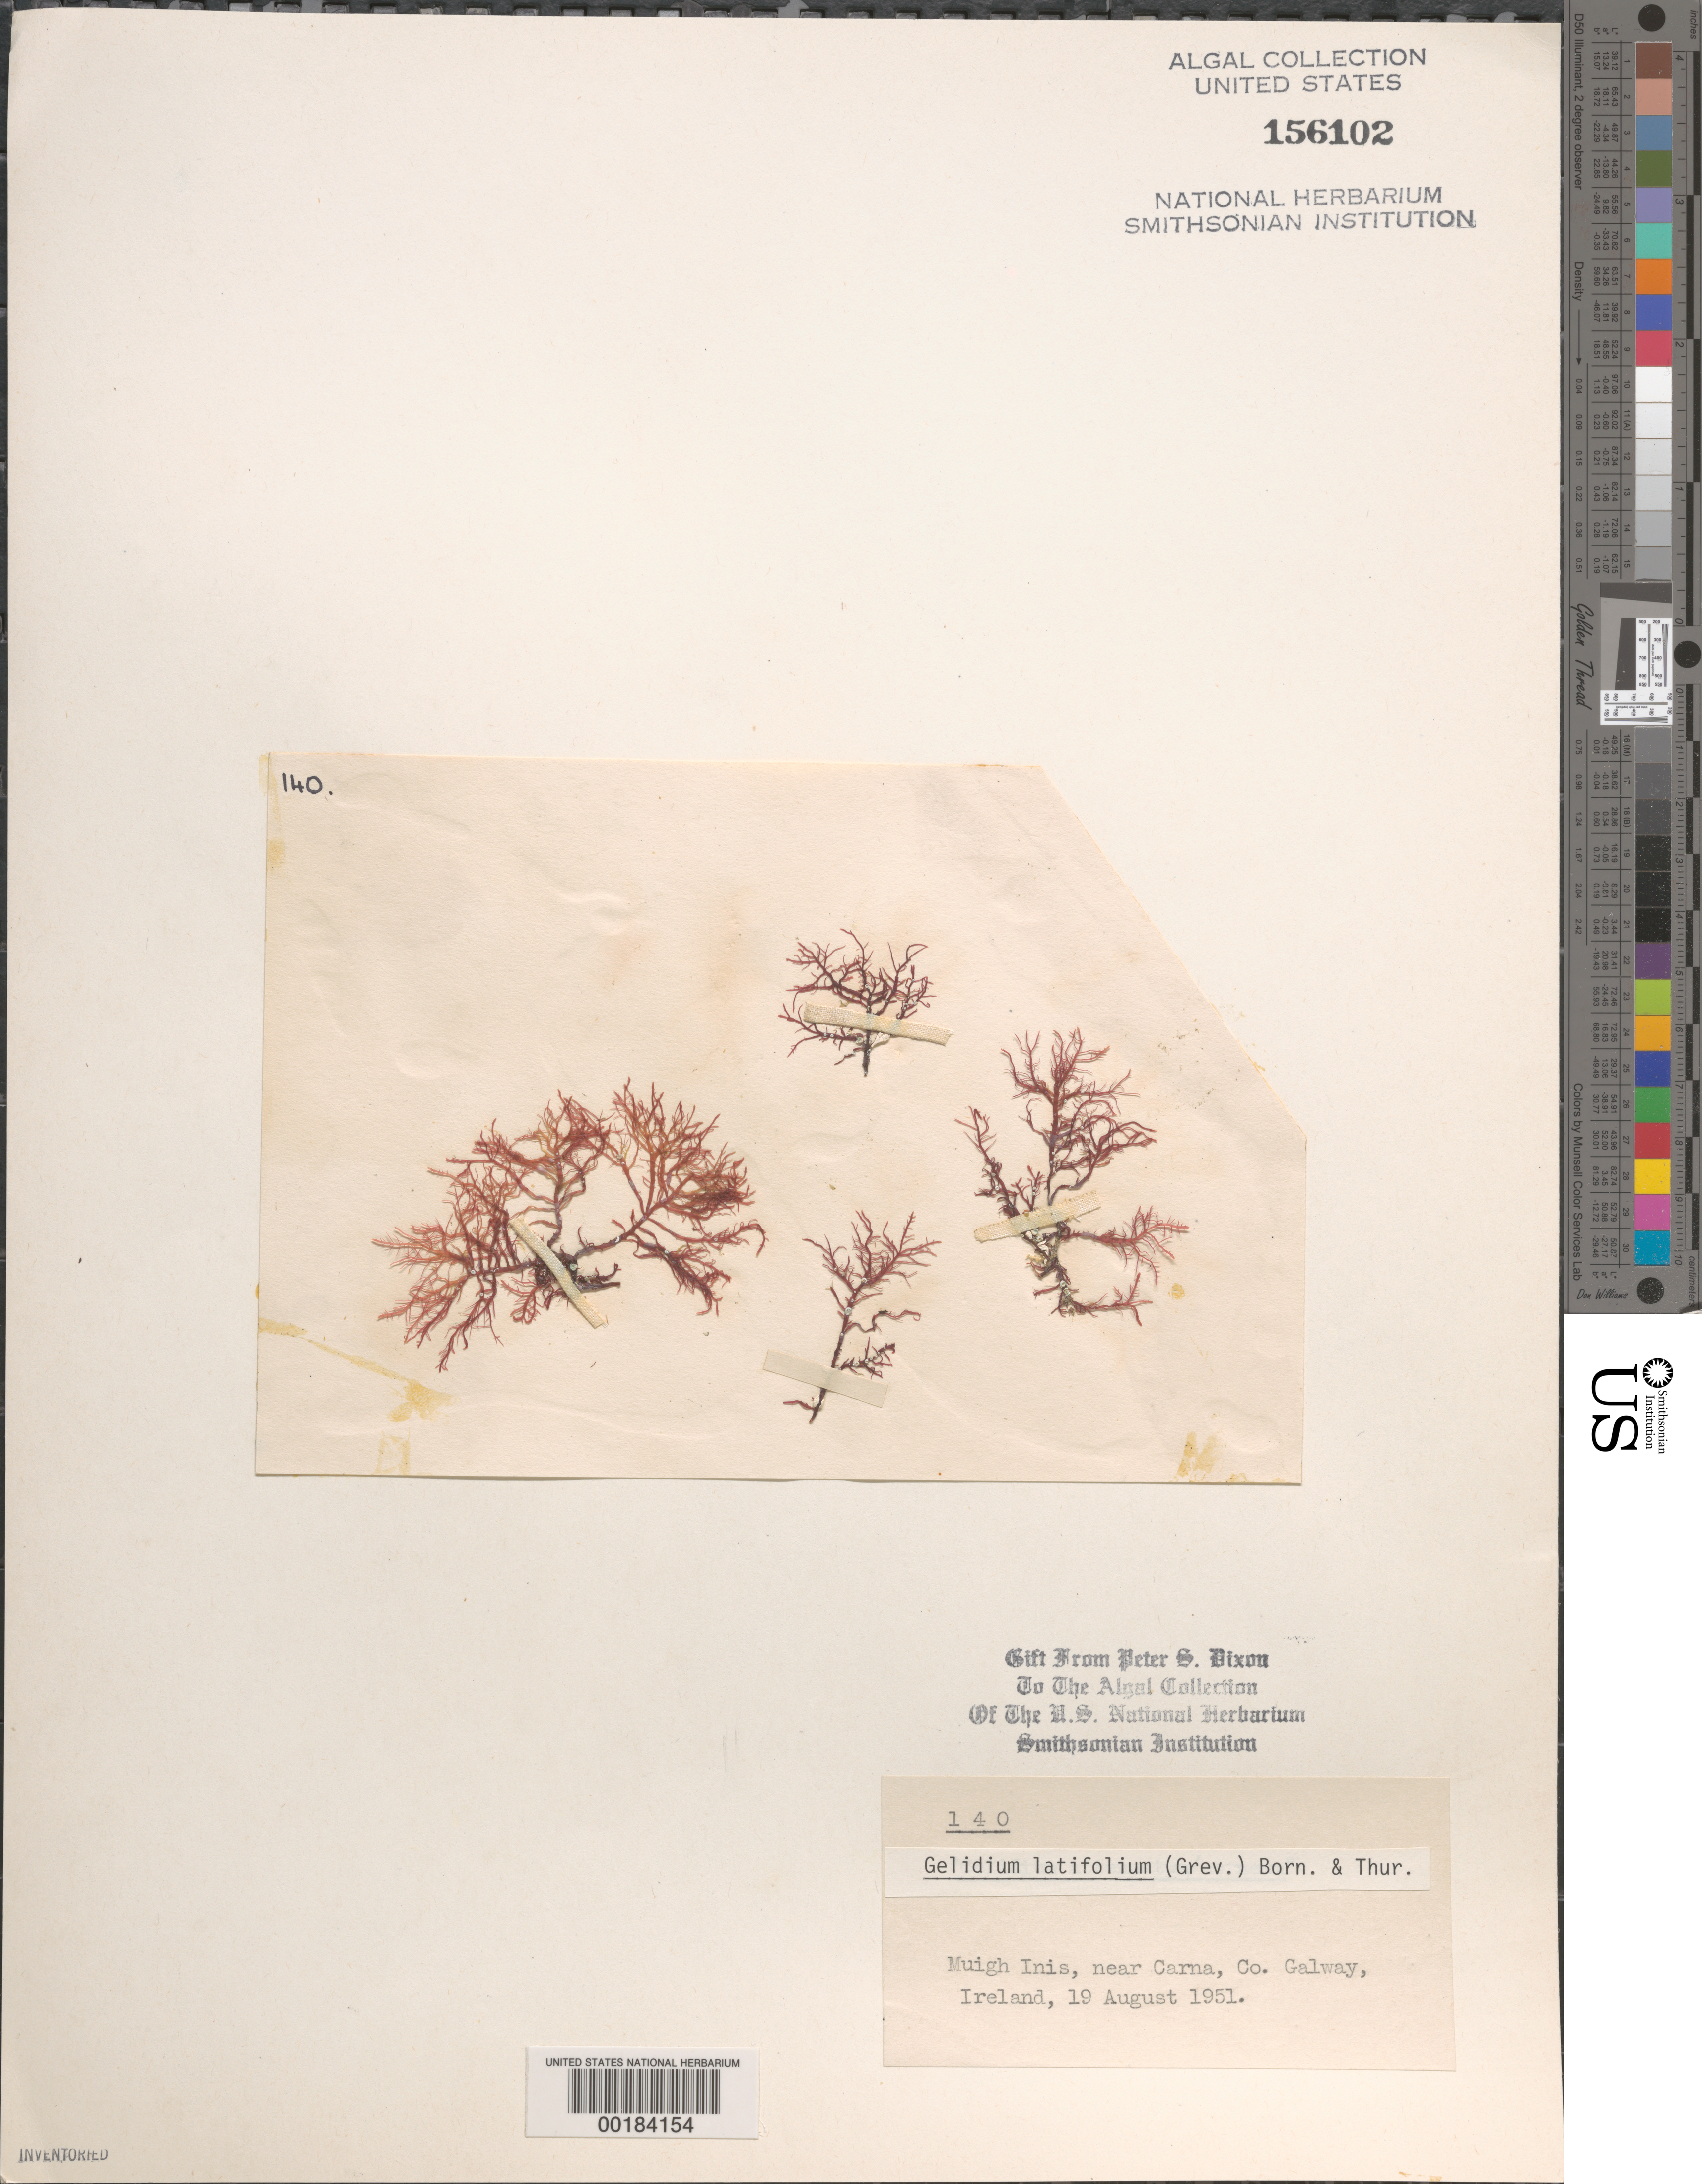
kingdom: Plantae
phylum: Rhodophyta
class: Florideophyceae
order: Gelidiales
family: Gelidiaceae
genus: Gelidium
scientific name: Gelidium spinosum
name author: (S.G. Gmel.) P.C. Silva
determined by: Algae name updating Project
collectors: P. S. Dixon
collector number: PSD 140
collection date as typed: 19 Aug 1951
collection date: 1951-08-19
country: Ireland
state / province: Connaught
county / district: Galway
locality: Muigh Inis, near Carna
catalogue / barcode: US 156102